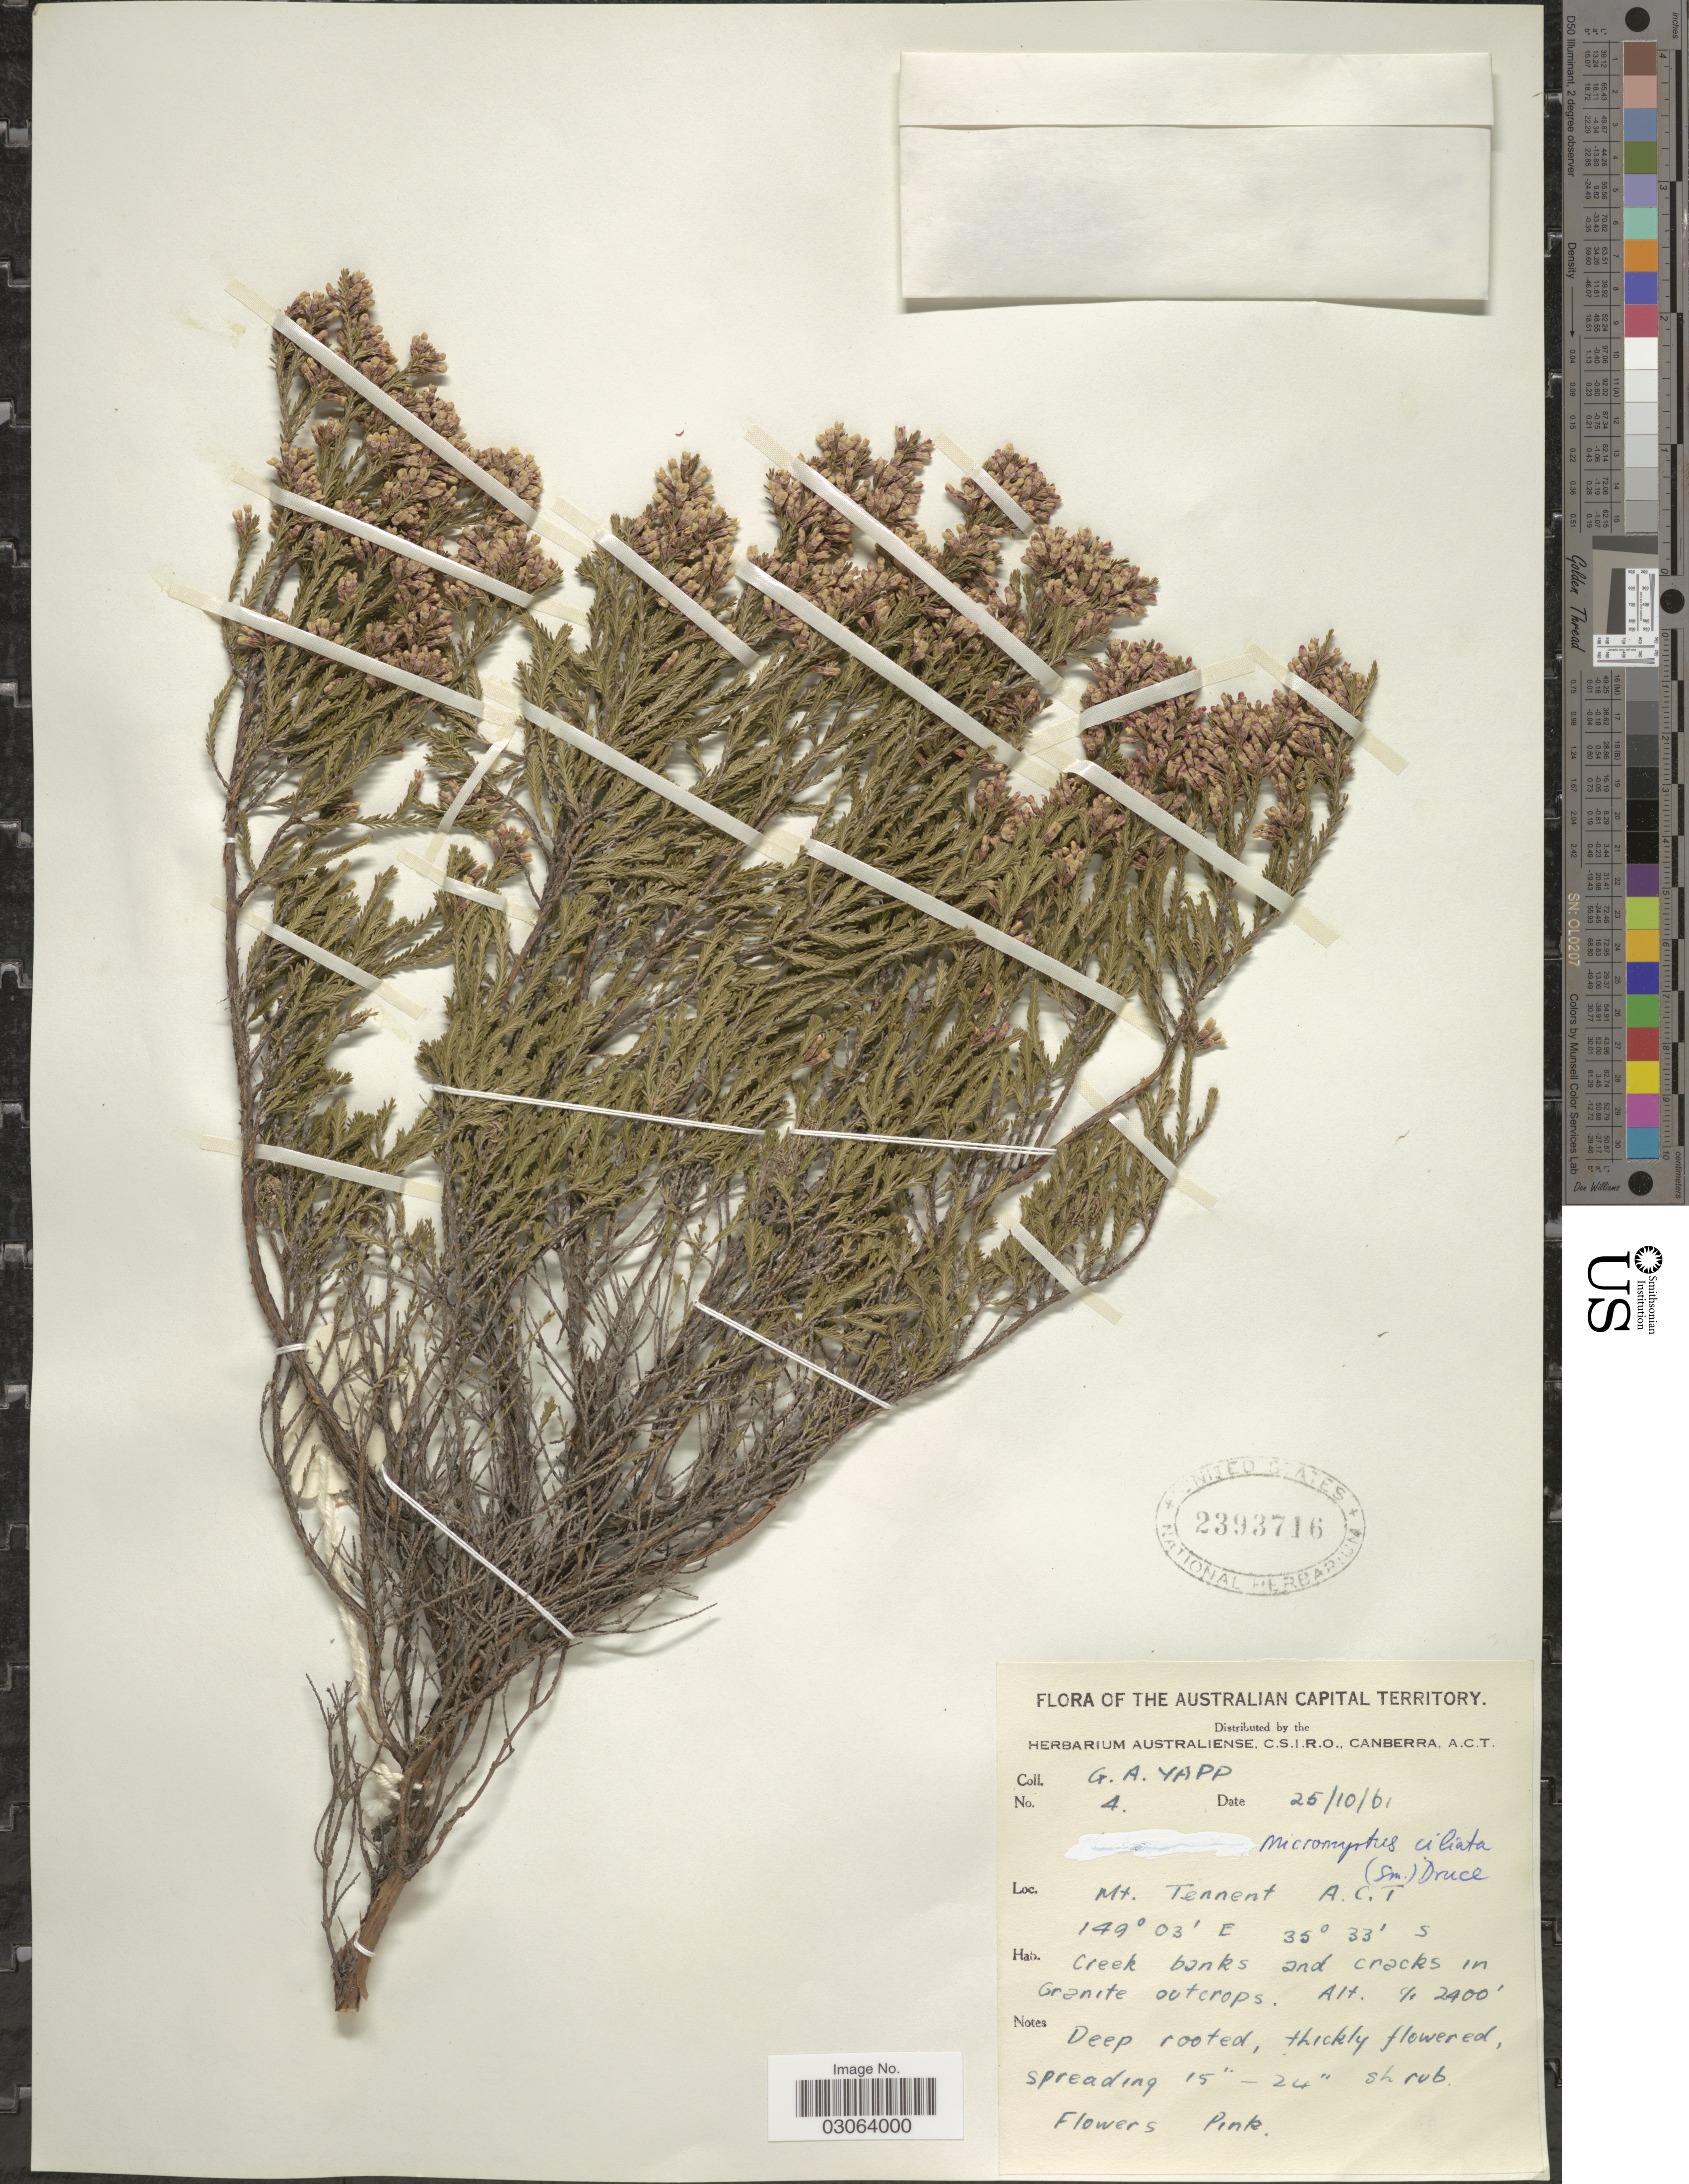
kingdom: Plantae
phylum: Tracheophyta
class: Magnoliopsida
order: Myrtales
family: Myrtaceae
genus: Micromyrtus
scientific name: Micromyrtus ciliata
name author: (Sm.) Druce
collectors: G. Yapp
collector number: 4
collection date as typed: Transcribed d/m/y: 25/10/61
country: Australia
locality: The Australian Capital Territory, Mt. Tennent, A.C.T.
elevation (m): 732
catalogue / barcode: US 2393716